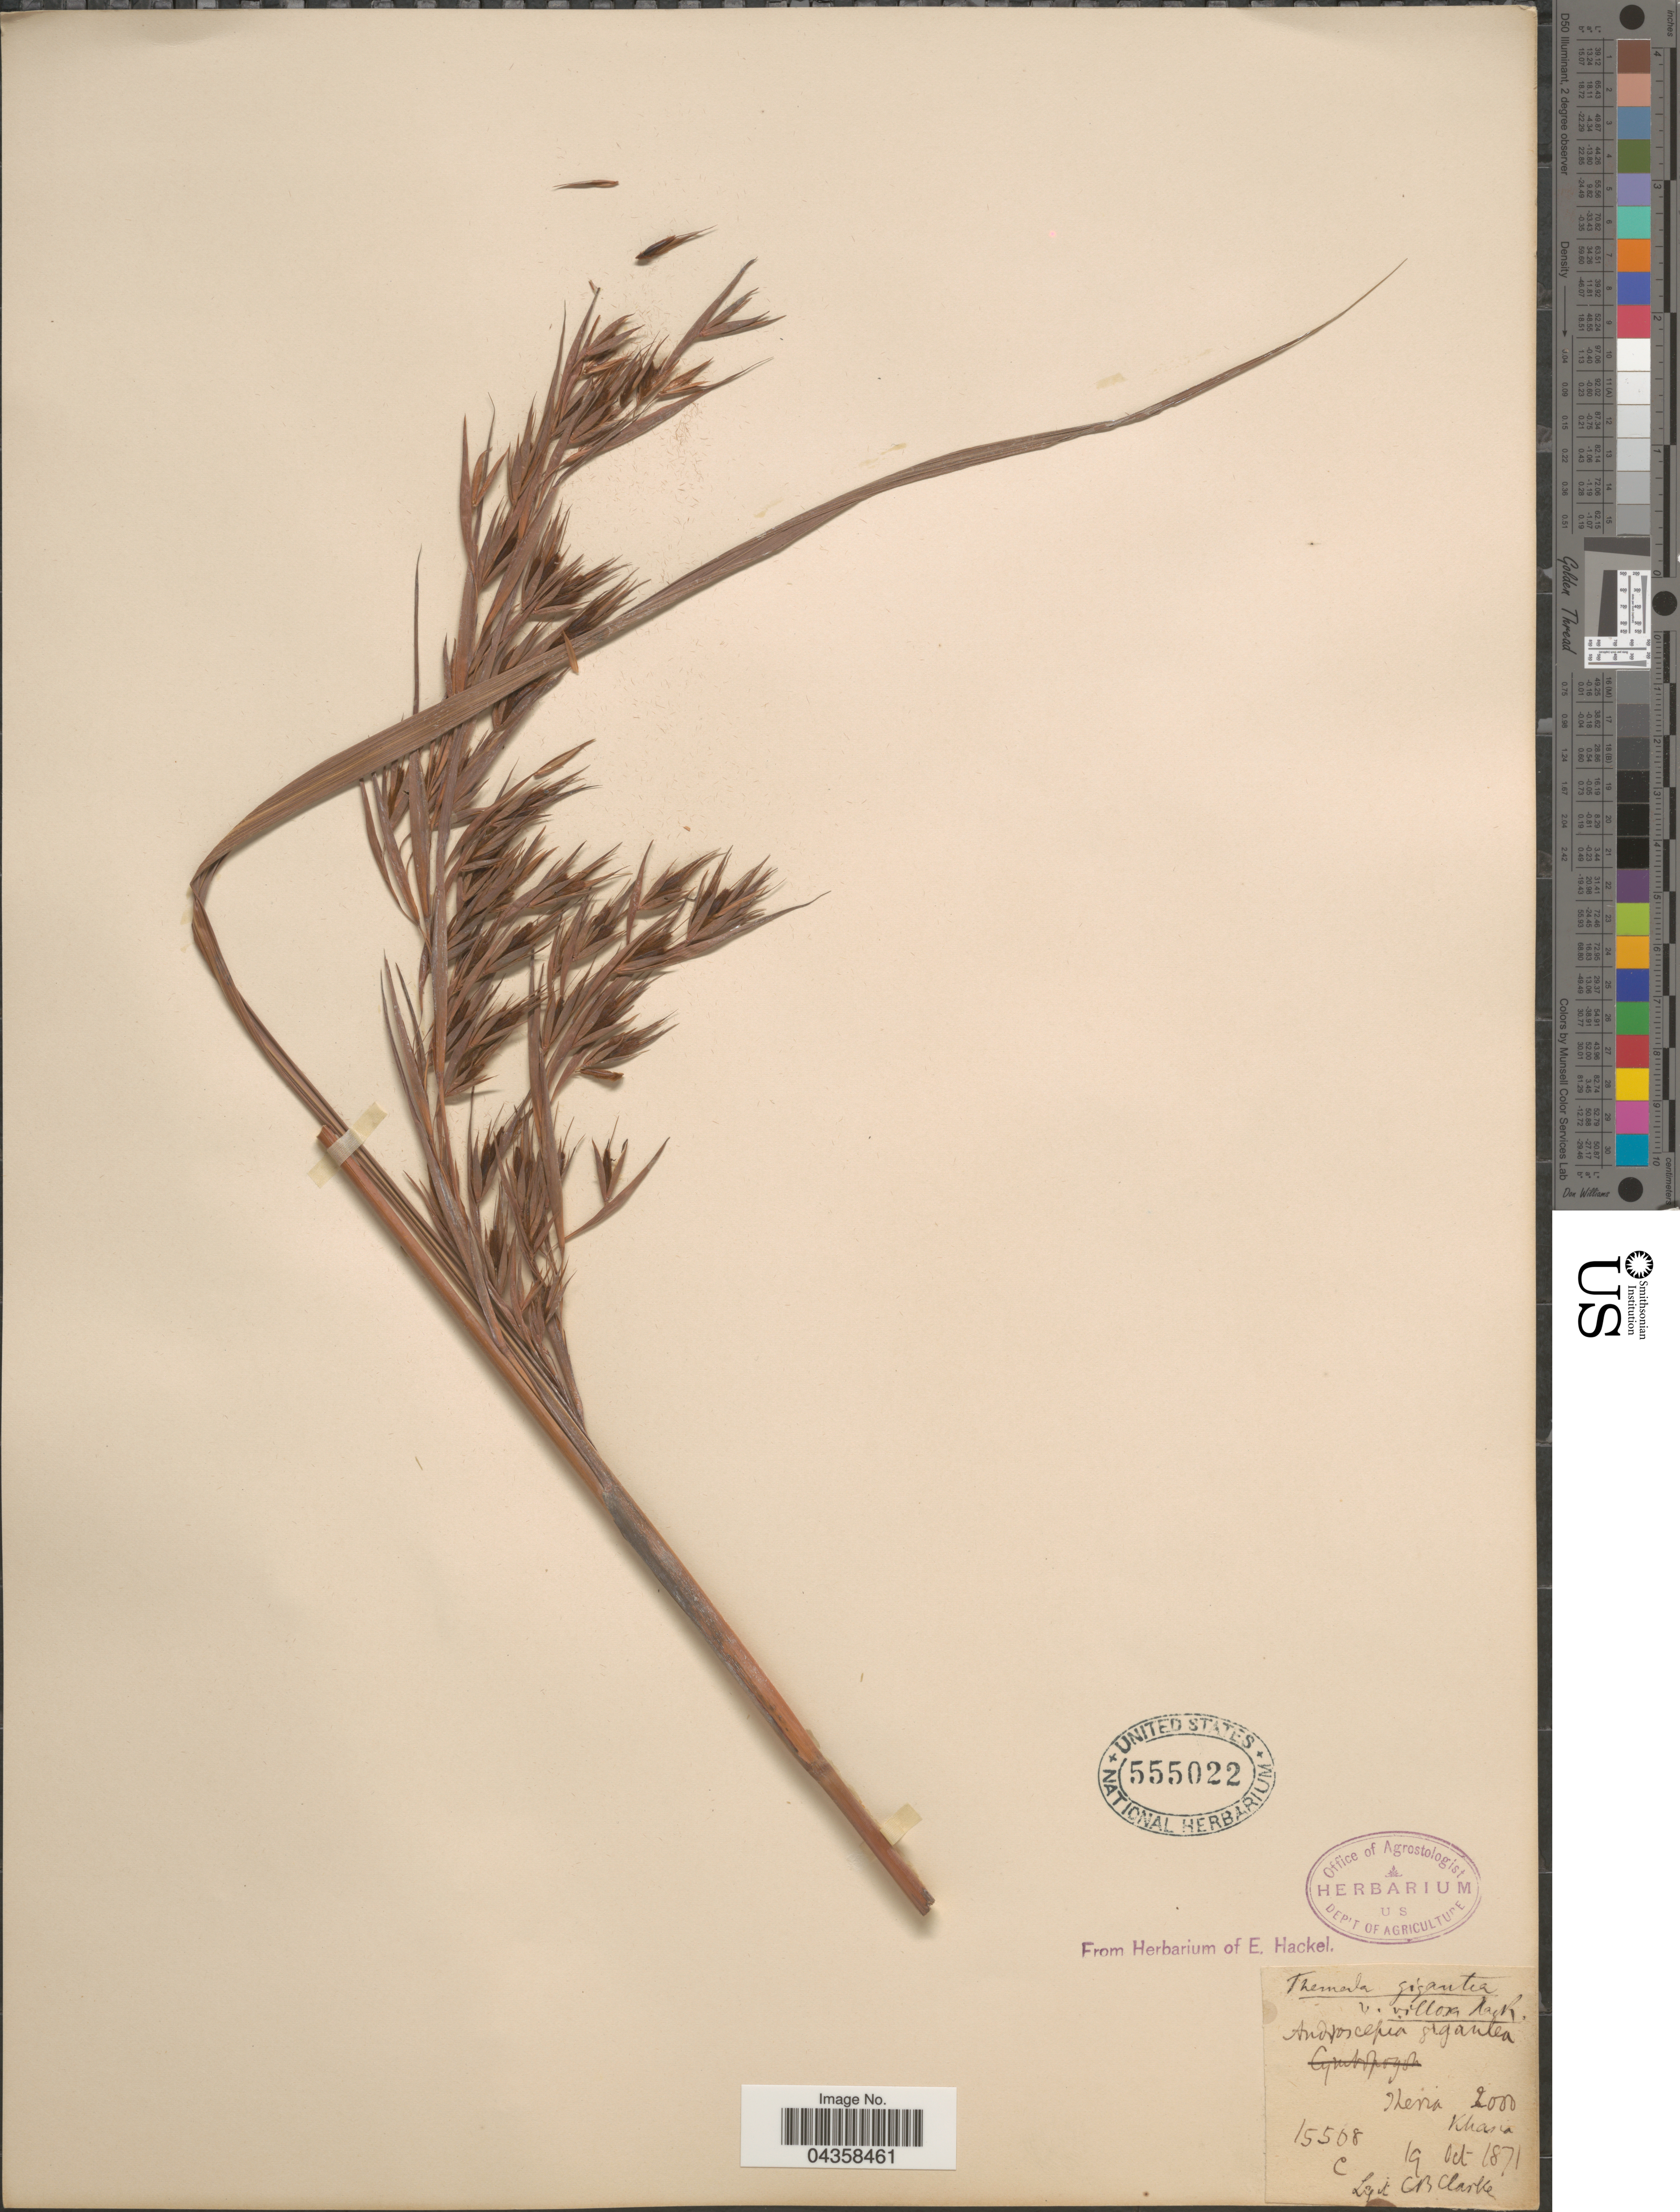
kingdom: Plantae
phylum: Tracheophyta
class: Liliopsida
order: Poales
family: Poaceae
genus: Themeda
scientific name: Themeda villosa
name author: (Lam.) A. Camus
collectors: C. B. Clarke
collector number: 15508C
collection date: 1871-10-19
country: India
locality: Jheria Khasia.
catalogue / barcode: US 555022